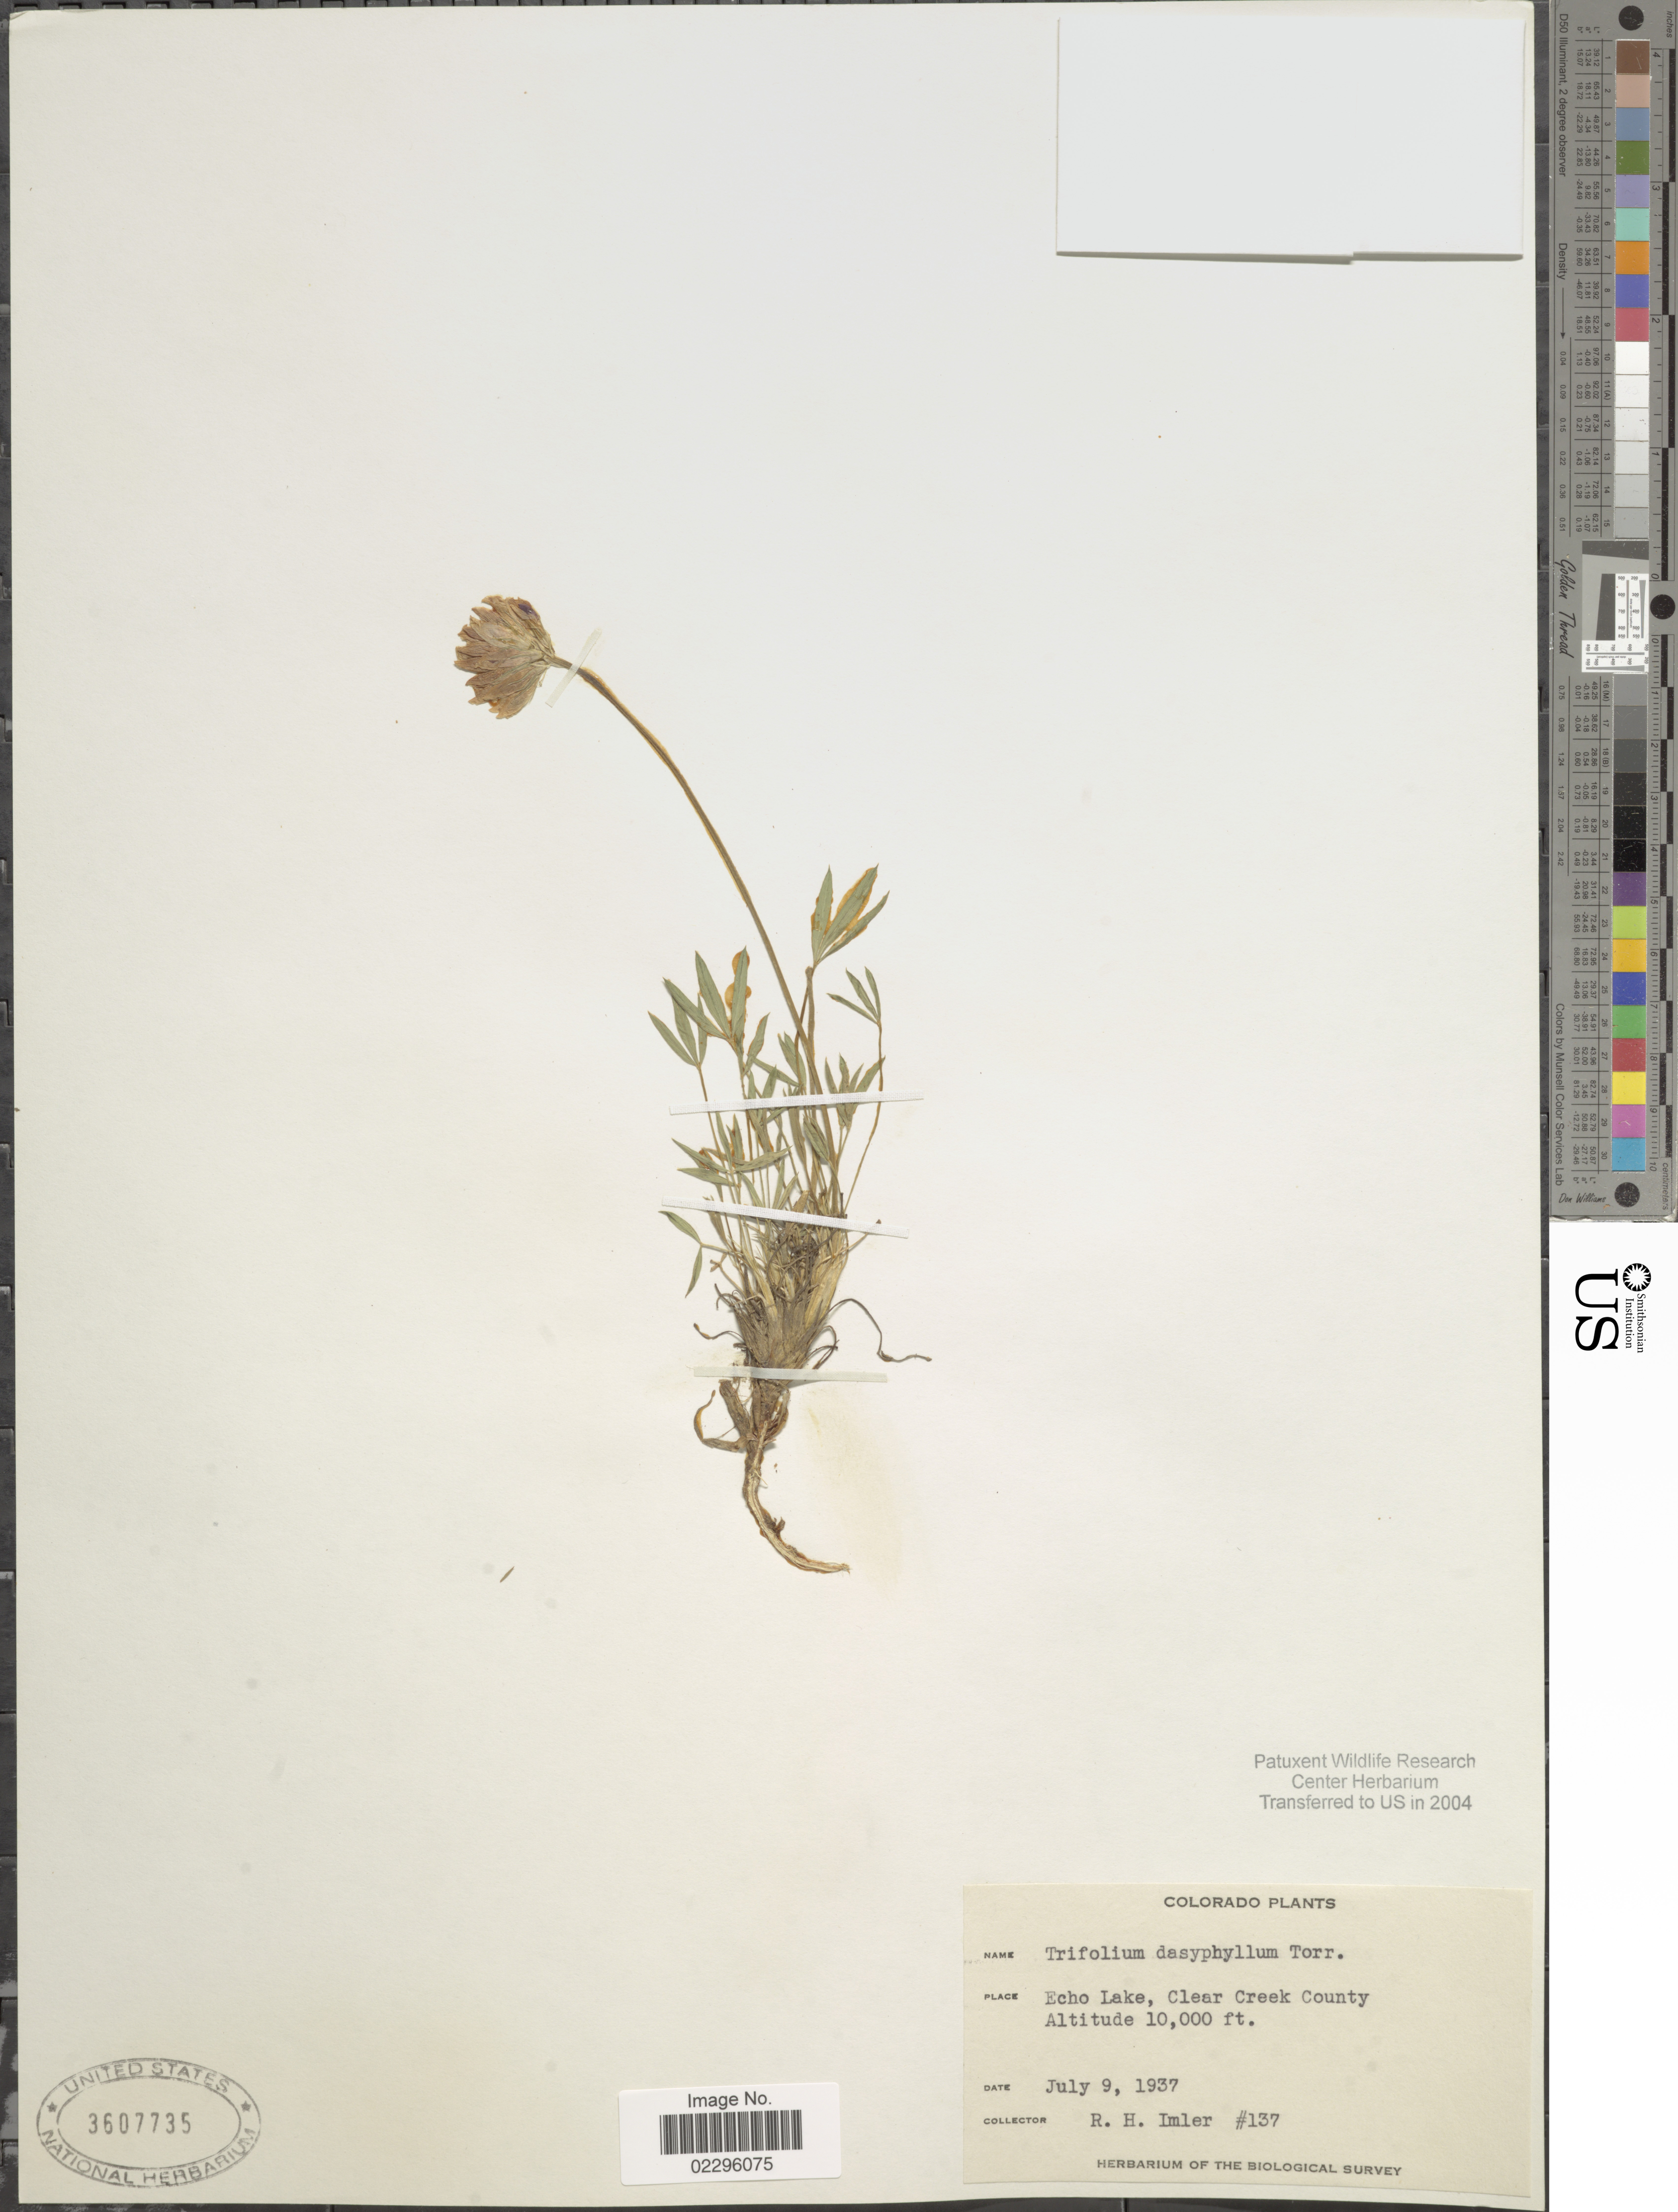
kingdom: Plantae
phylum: Tracheophyta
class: Magnoliopsida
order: Fabales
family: Fabaceae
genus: Trifolium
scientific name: Trifolium dasyphyllum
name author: Torr. & A. Gray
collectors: R. Imler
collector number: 137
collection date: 1937-07-09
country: United States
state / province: Colorado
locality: Echo Lake, Clear Creek County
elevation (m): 3048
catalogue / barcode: US 3607735